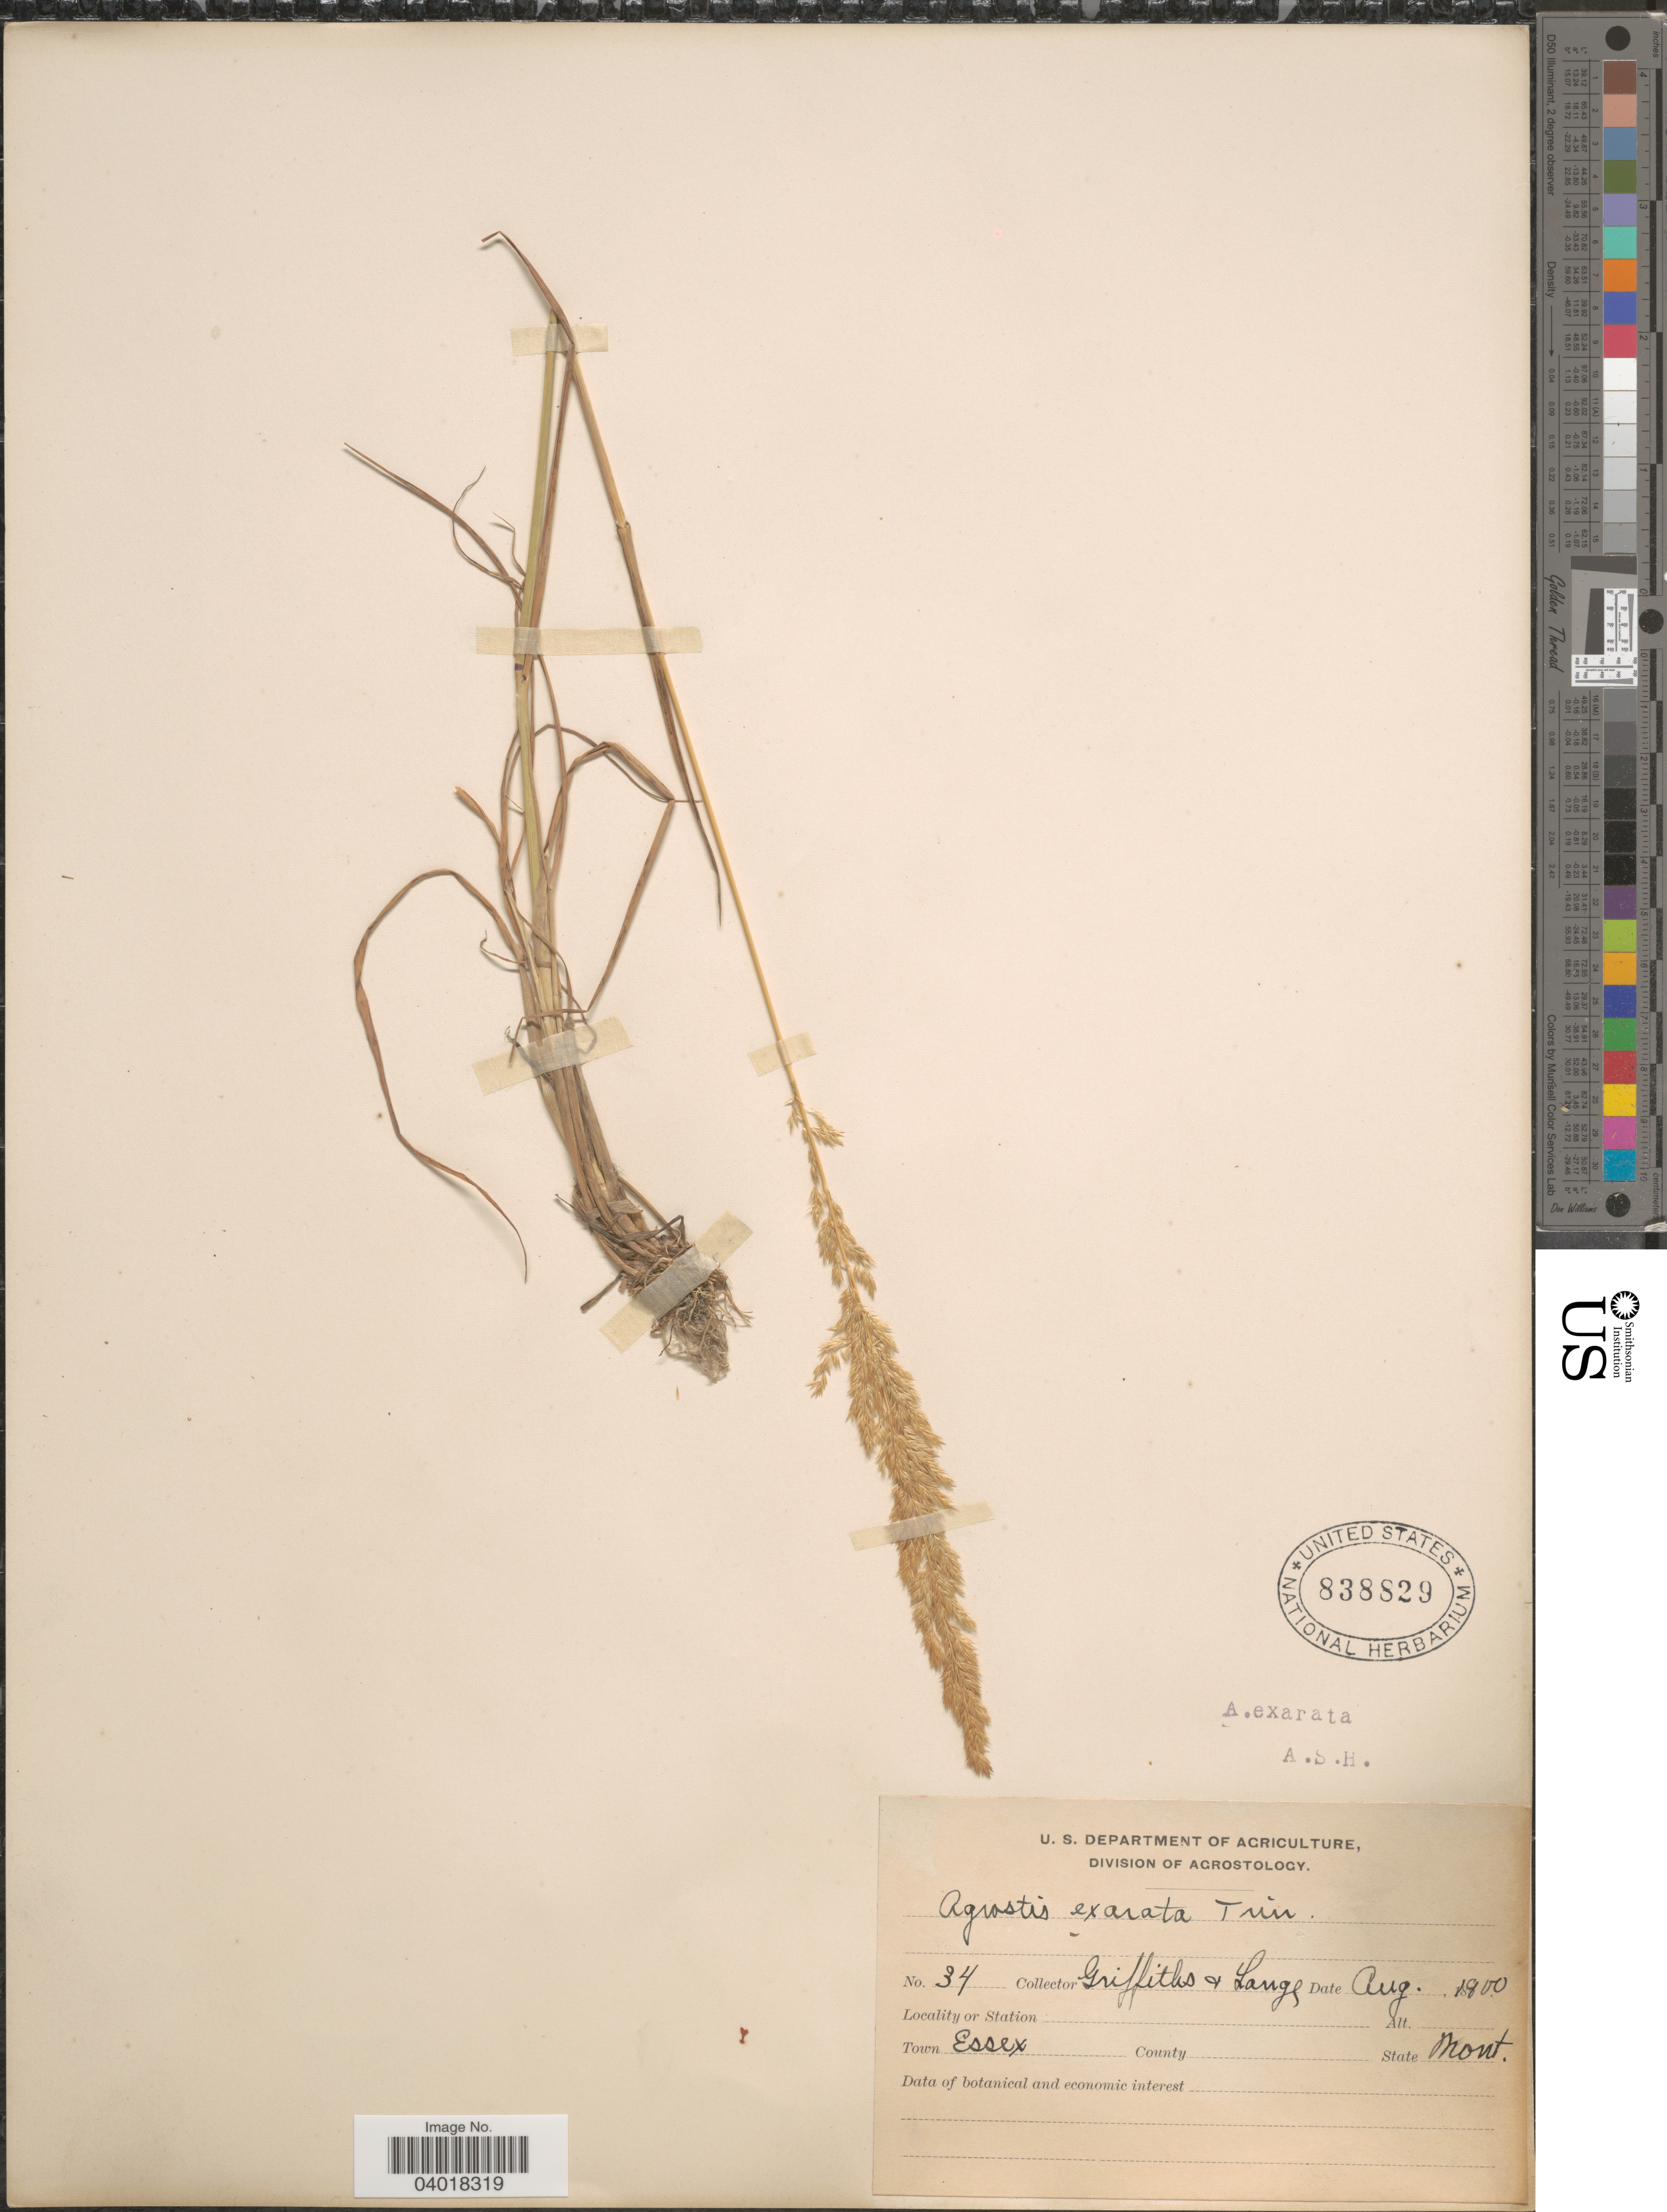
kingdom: Plantae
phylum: Tracheophyta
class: Liliopsida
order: Poales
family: Poaceae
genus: Agrostis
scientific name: Agrostis exarata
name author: Trin.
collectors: -- Griffiths & -- Lange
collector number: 34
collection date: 1900-08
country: United States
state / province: Montana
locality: Town Essex.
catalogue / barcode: US 838829